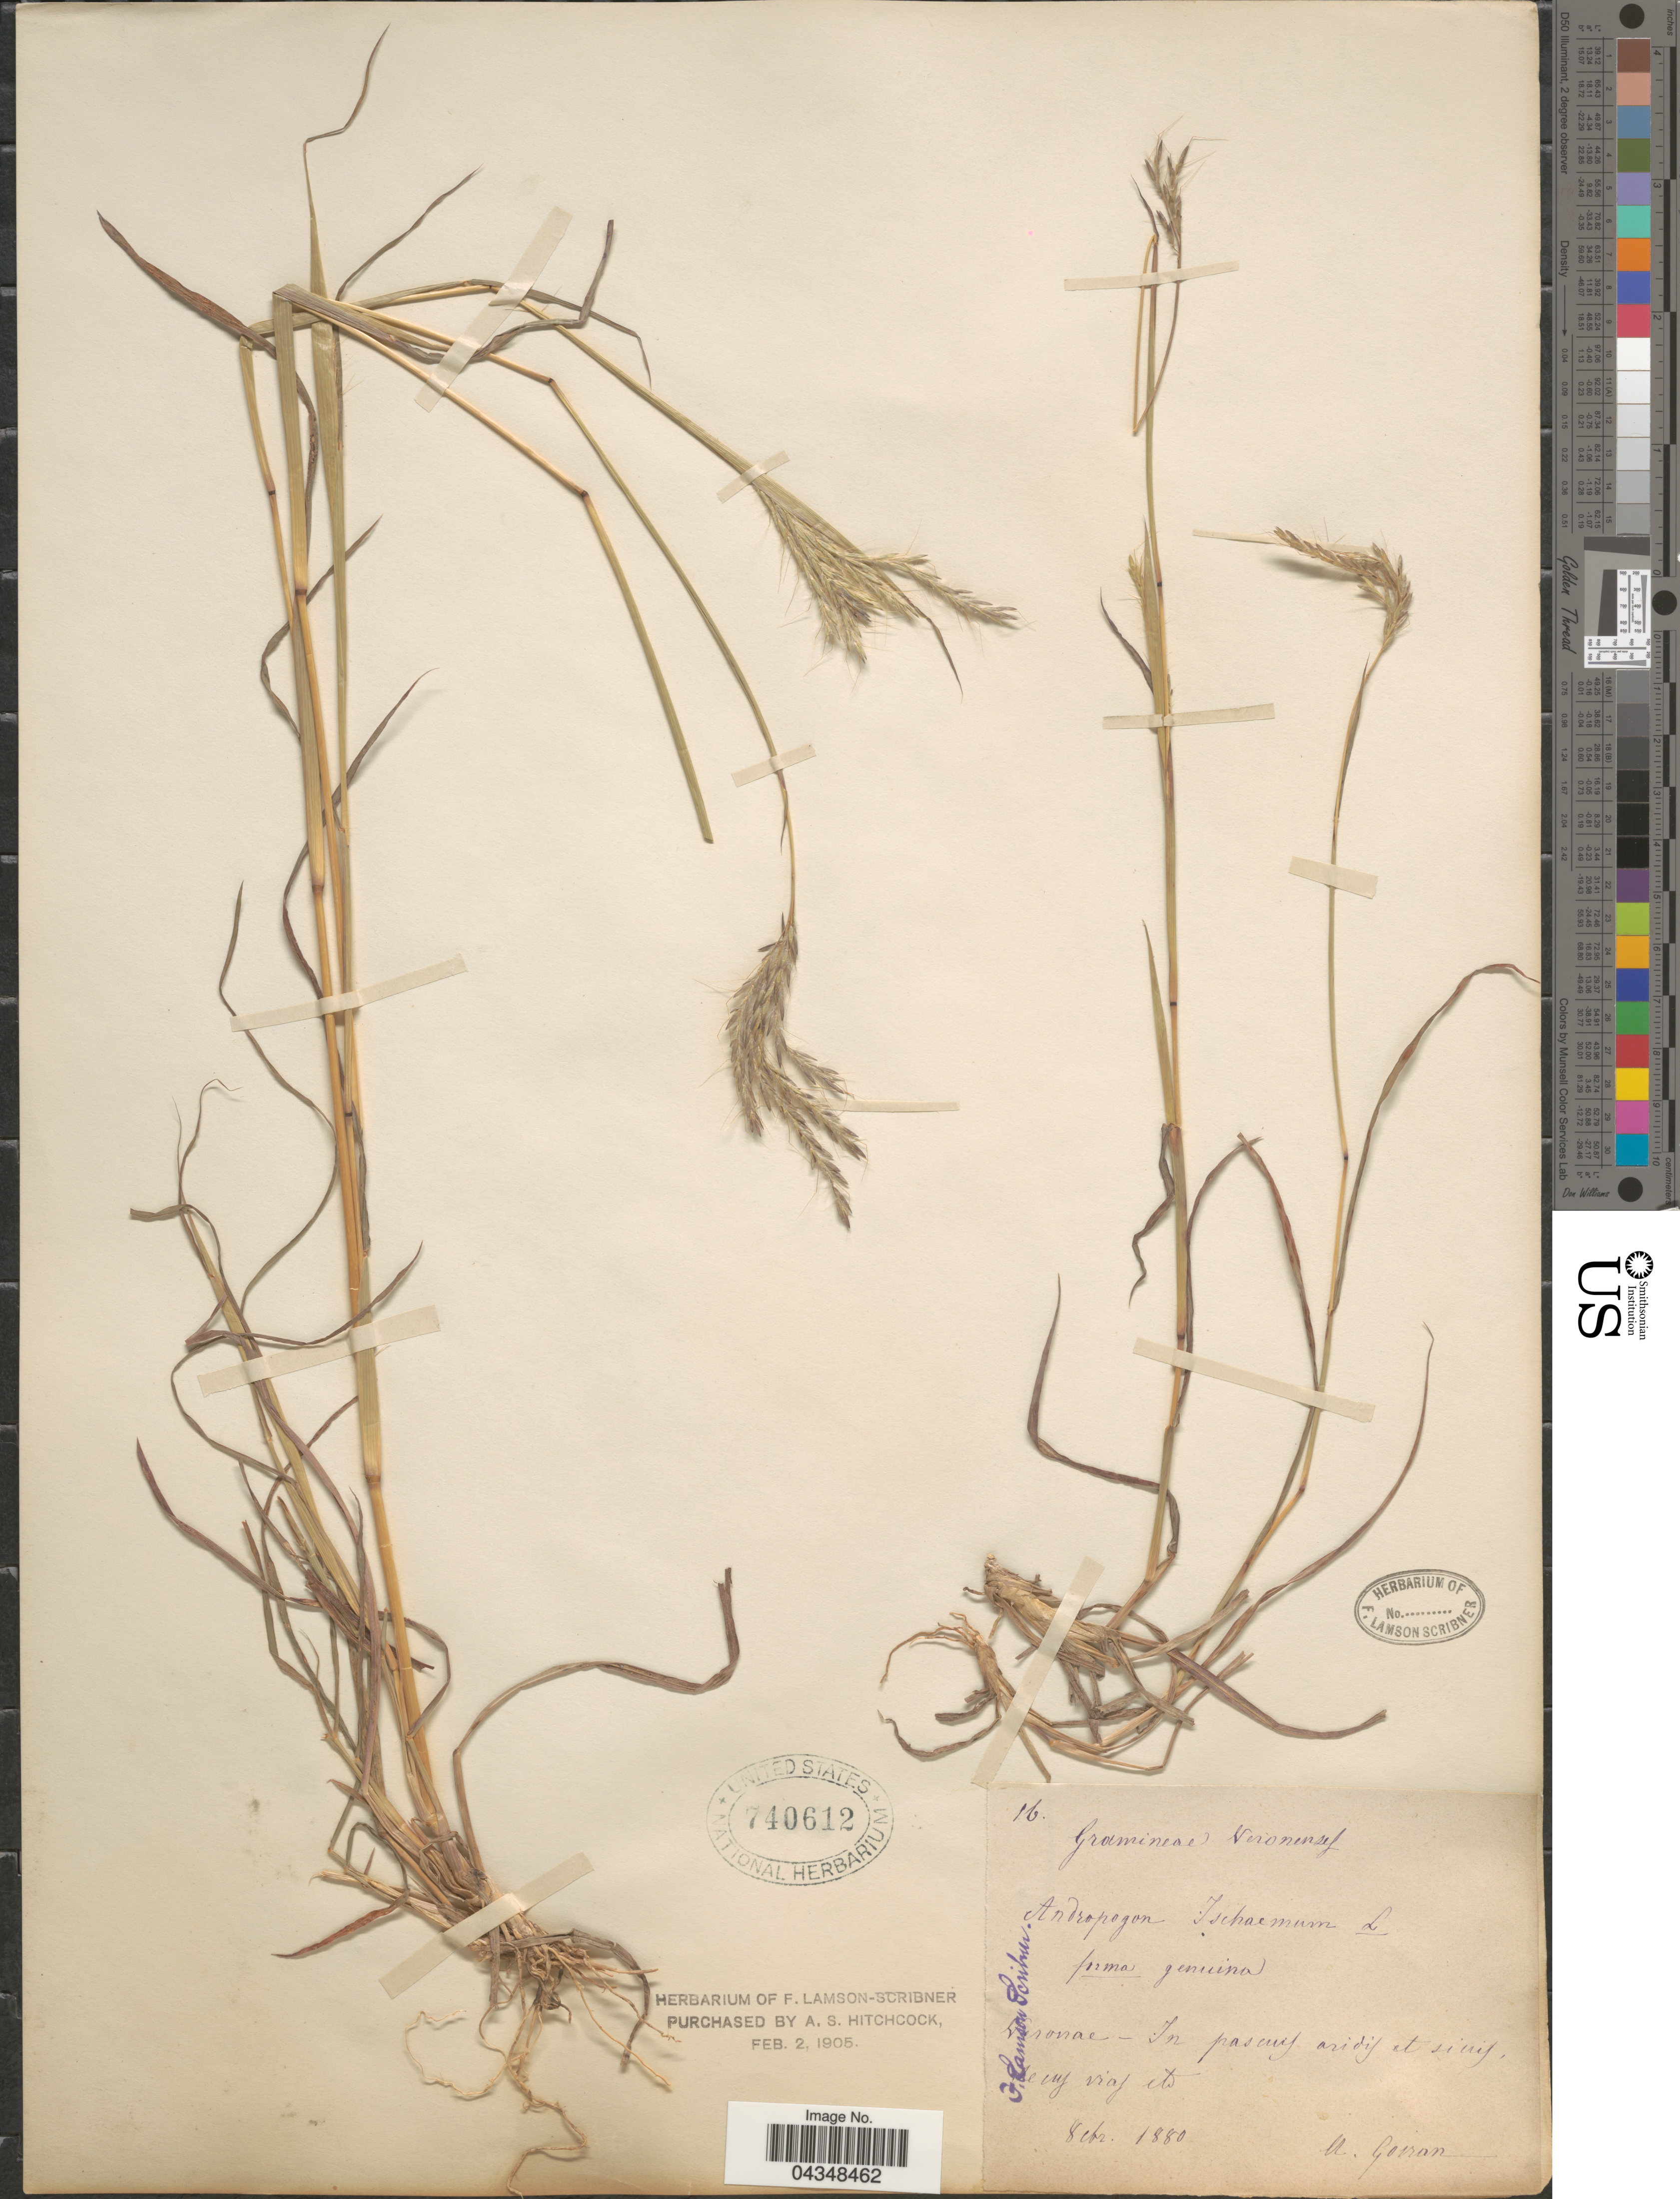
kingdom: Plantae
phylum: Tracheophyta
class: Liliopsida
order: Poales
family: Poaceae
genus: Bothriochloa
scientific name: Bothriochloa ischaemum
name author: (L.) Keng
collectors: A. Goiran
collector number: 16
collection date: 1880-02-08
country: Italy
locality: Veronae - In pascuis aridis et sinis, [illegible text] viaz et[interpreted].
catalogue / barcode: US 740612